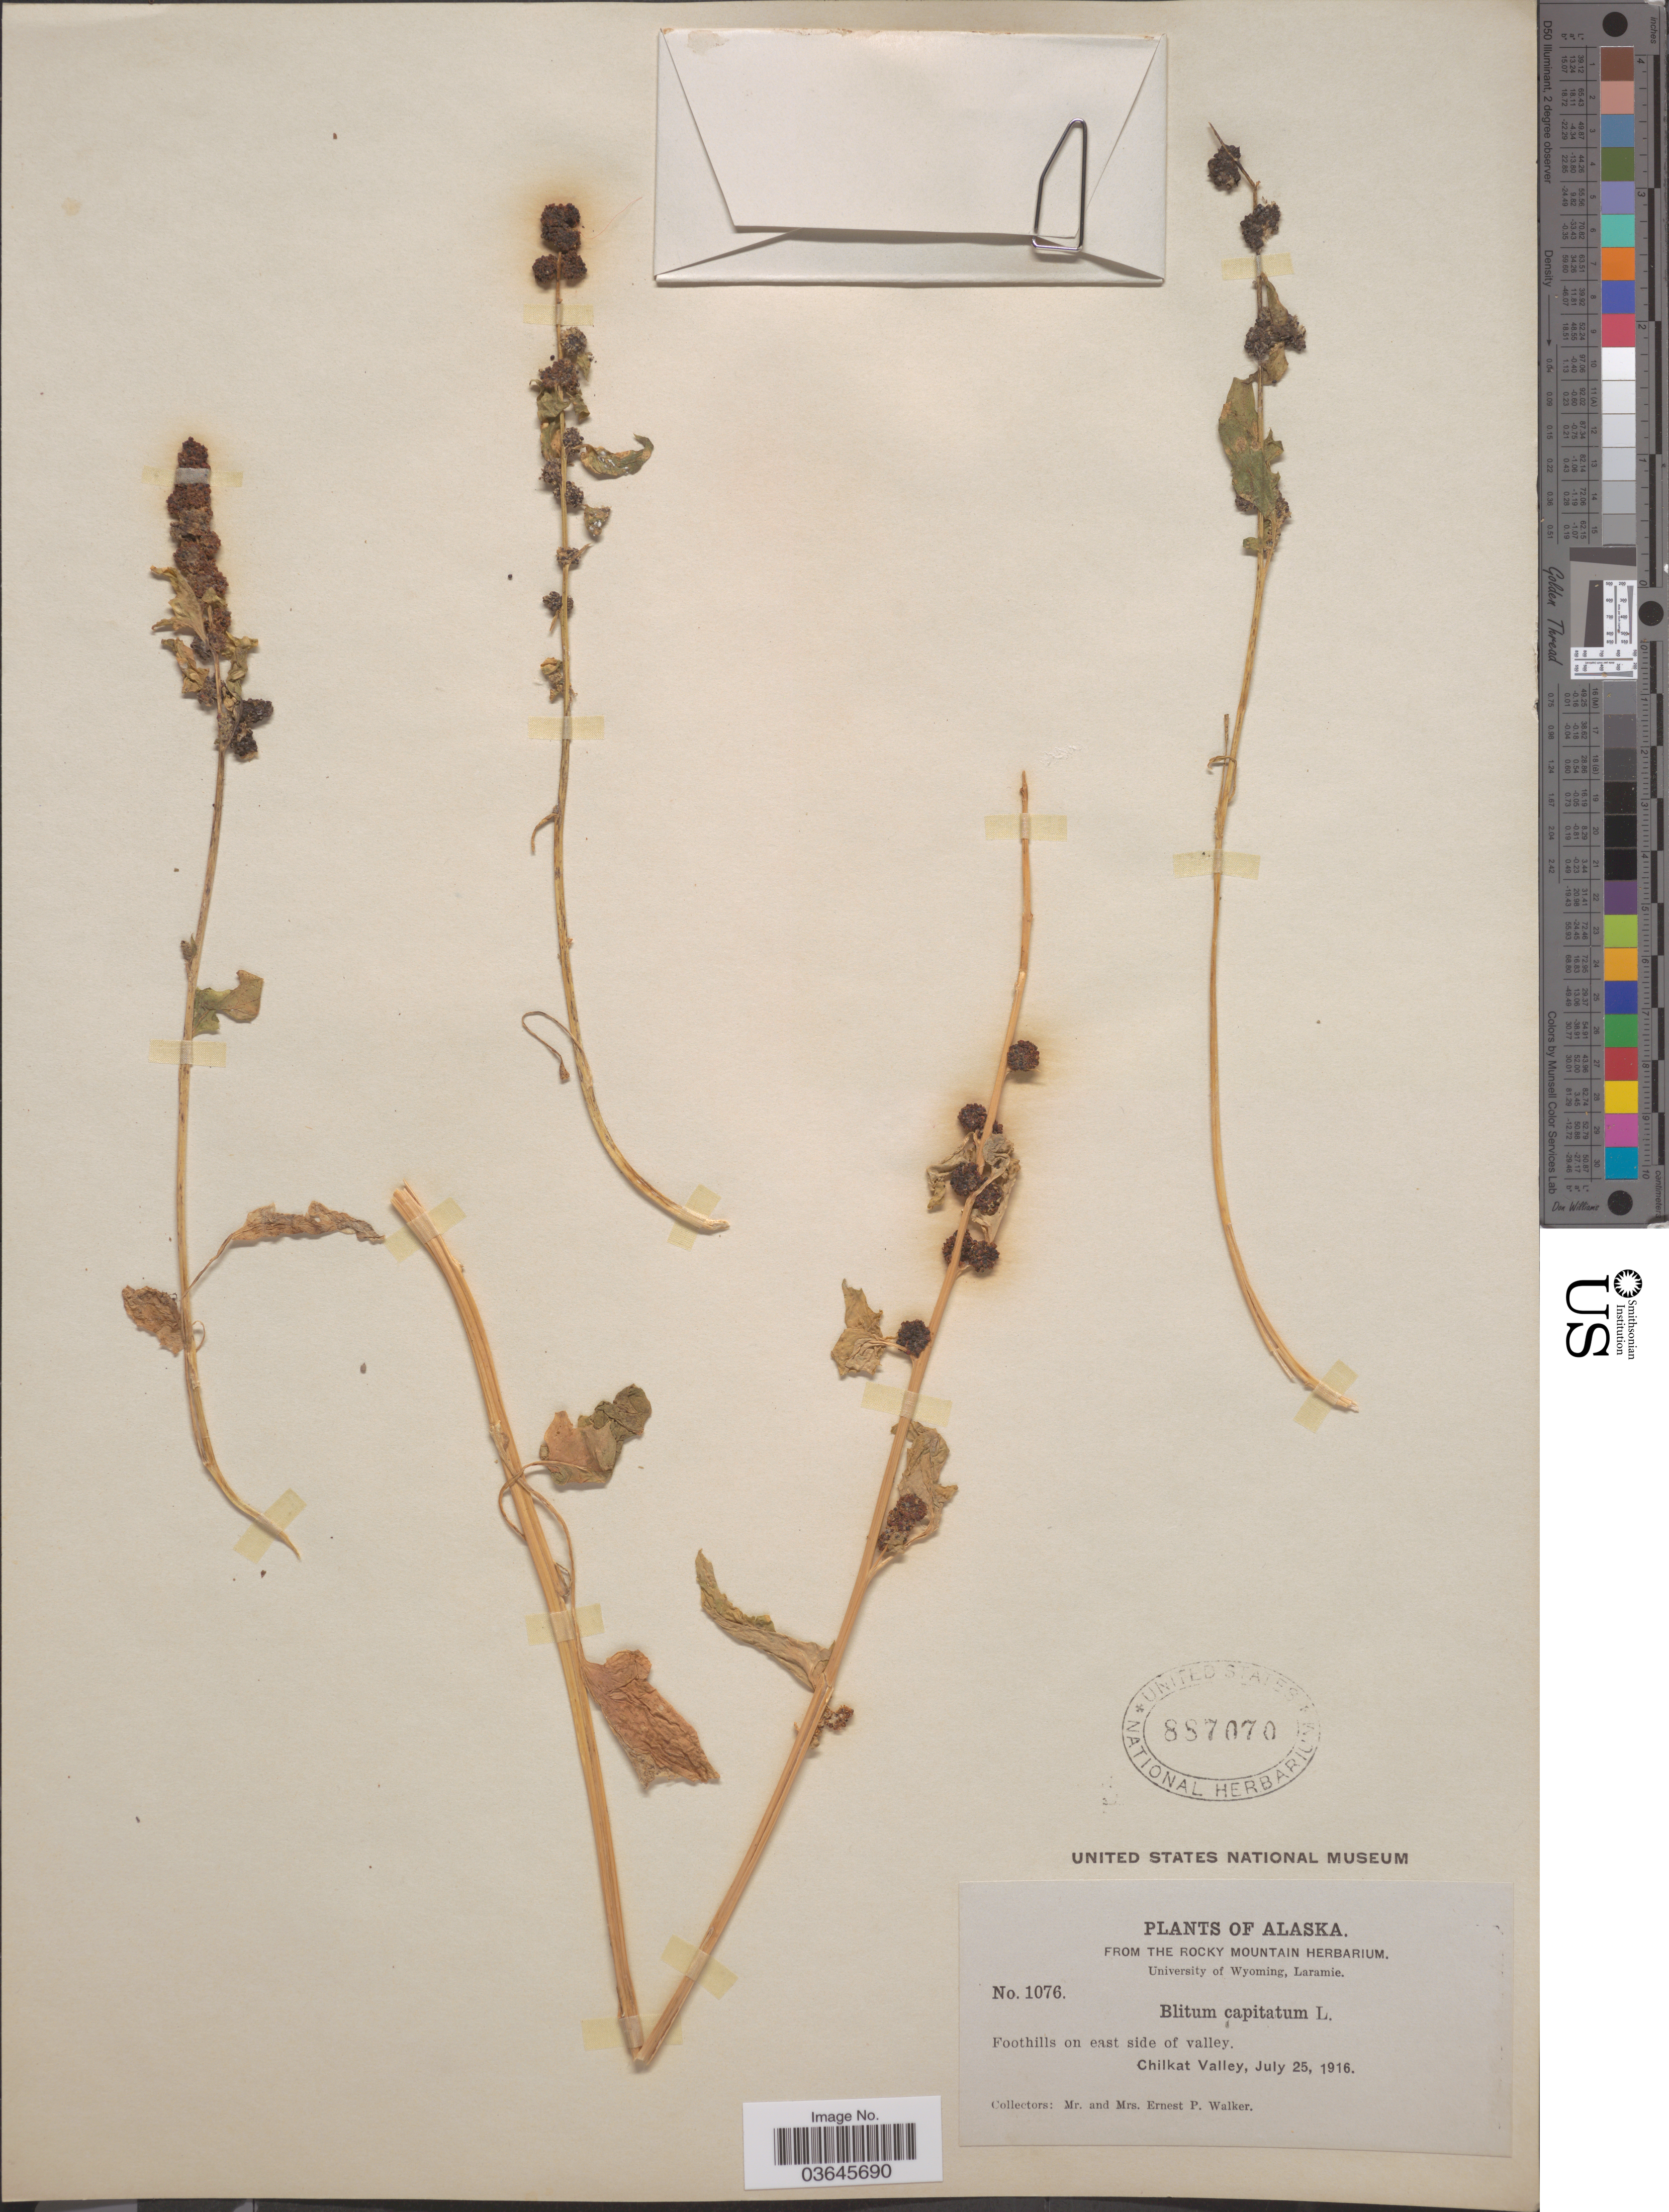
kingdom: Plantae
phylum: Tracheophyta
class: Magnoliopsida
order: Caryophyllales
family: Amaranthaceae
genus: Blitum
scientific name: Blitum capitatum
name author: L.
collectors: E. P. Walker & E. Walker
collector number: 1076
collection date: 1916-07-25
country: United States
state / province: Alaska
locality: Foothills on east side of valley. Chilkat Valley.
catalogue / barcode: US 887070